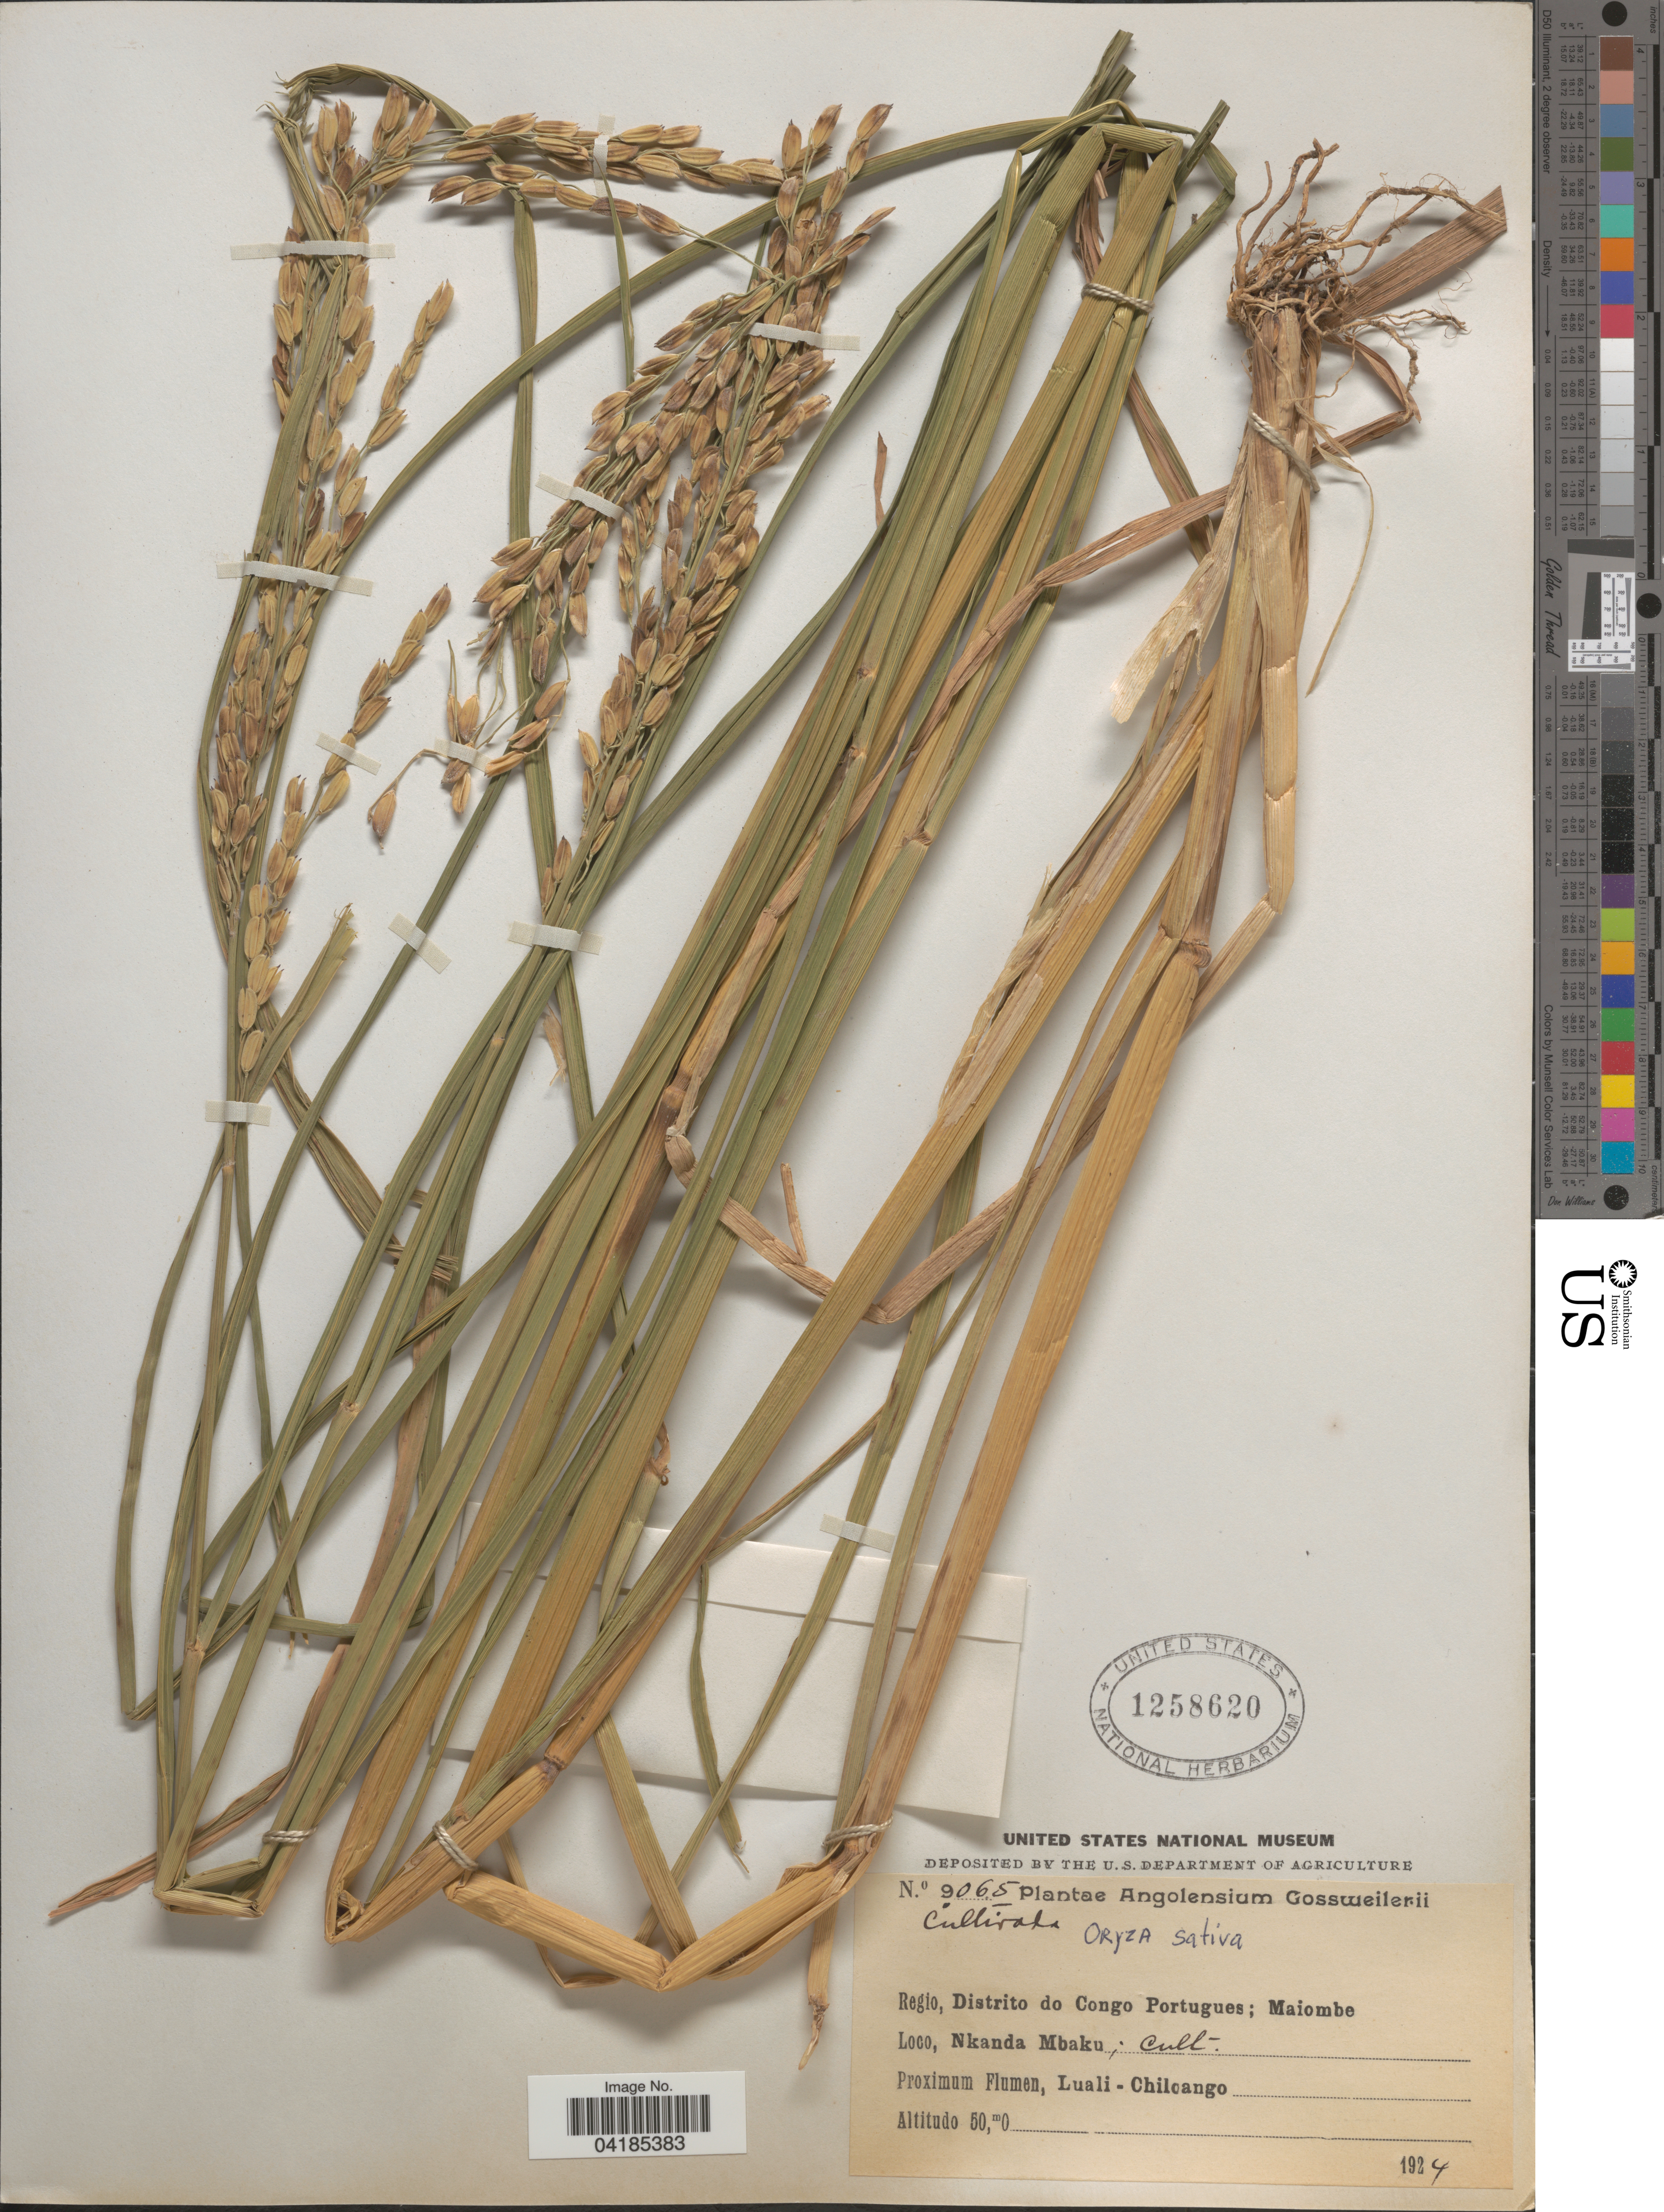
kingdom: Plantae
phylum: Tracheophyta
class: Liliopsida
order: Poales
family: Poaceae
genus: Oryza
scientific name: Oryza sativa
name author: L.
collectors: -. Gossweiler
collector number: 9065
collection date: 1924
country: Angola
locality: Regio, Distrito do Congo Portugues; Maiombe. Loco, Nkanda Mbaku. Proximum Flumen, Luali-Chilcango.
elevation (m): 50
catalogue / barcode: US 1258620